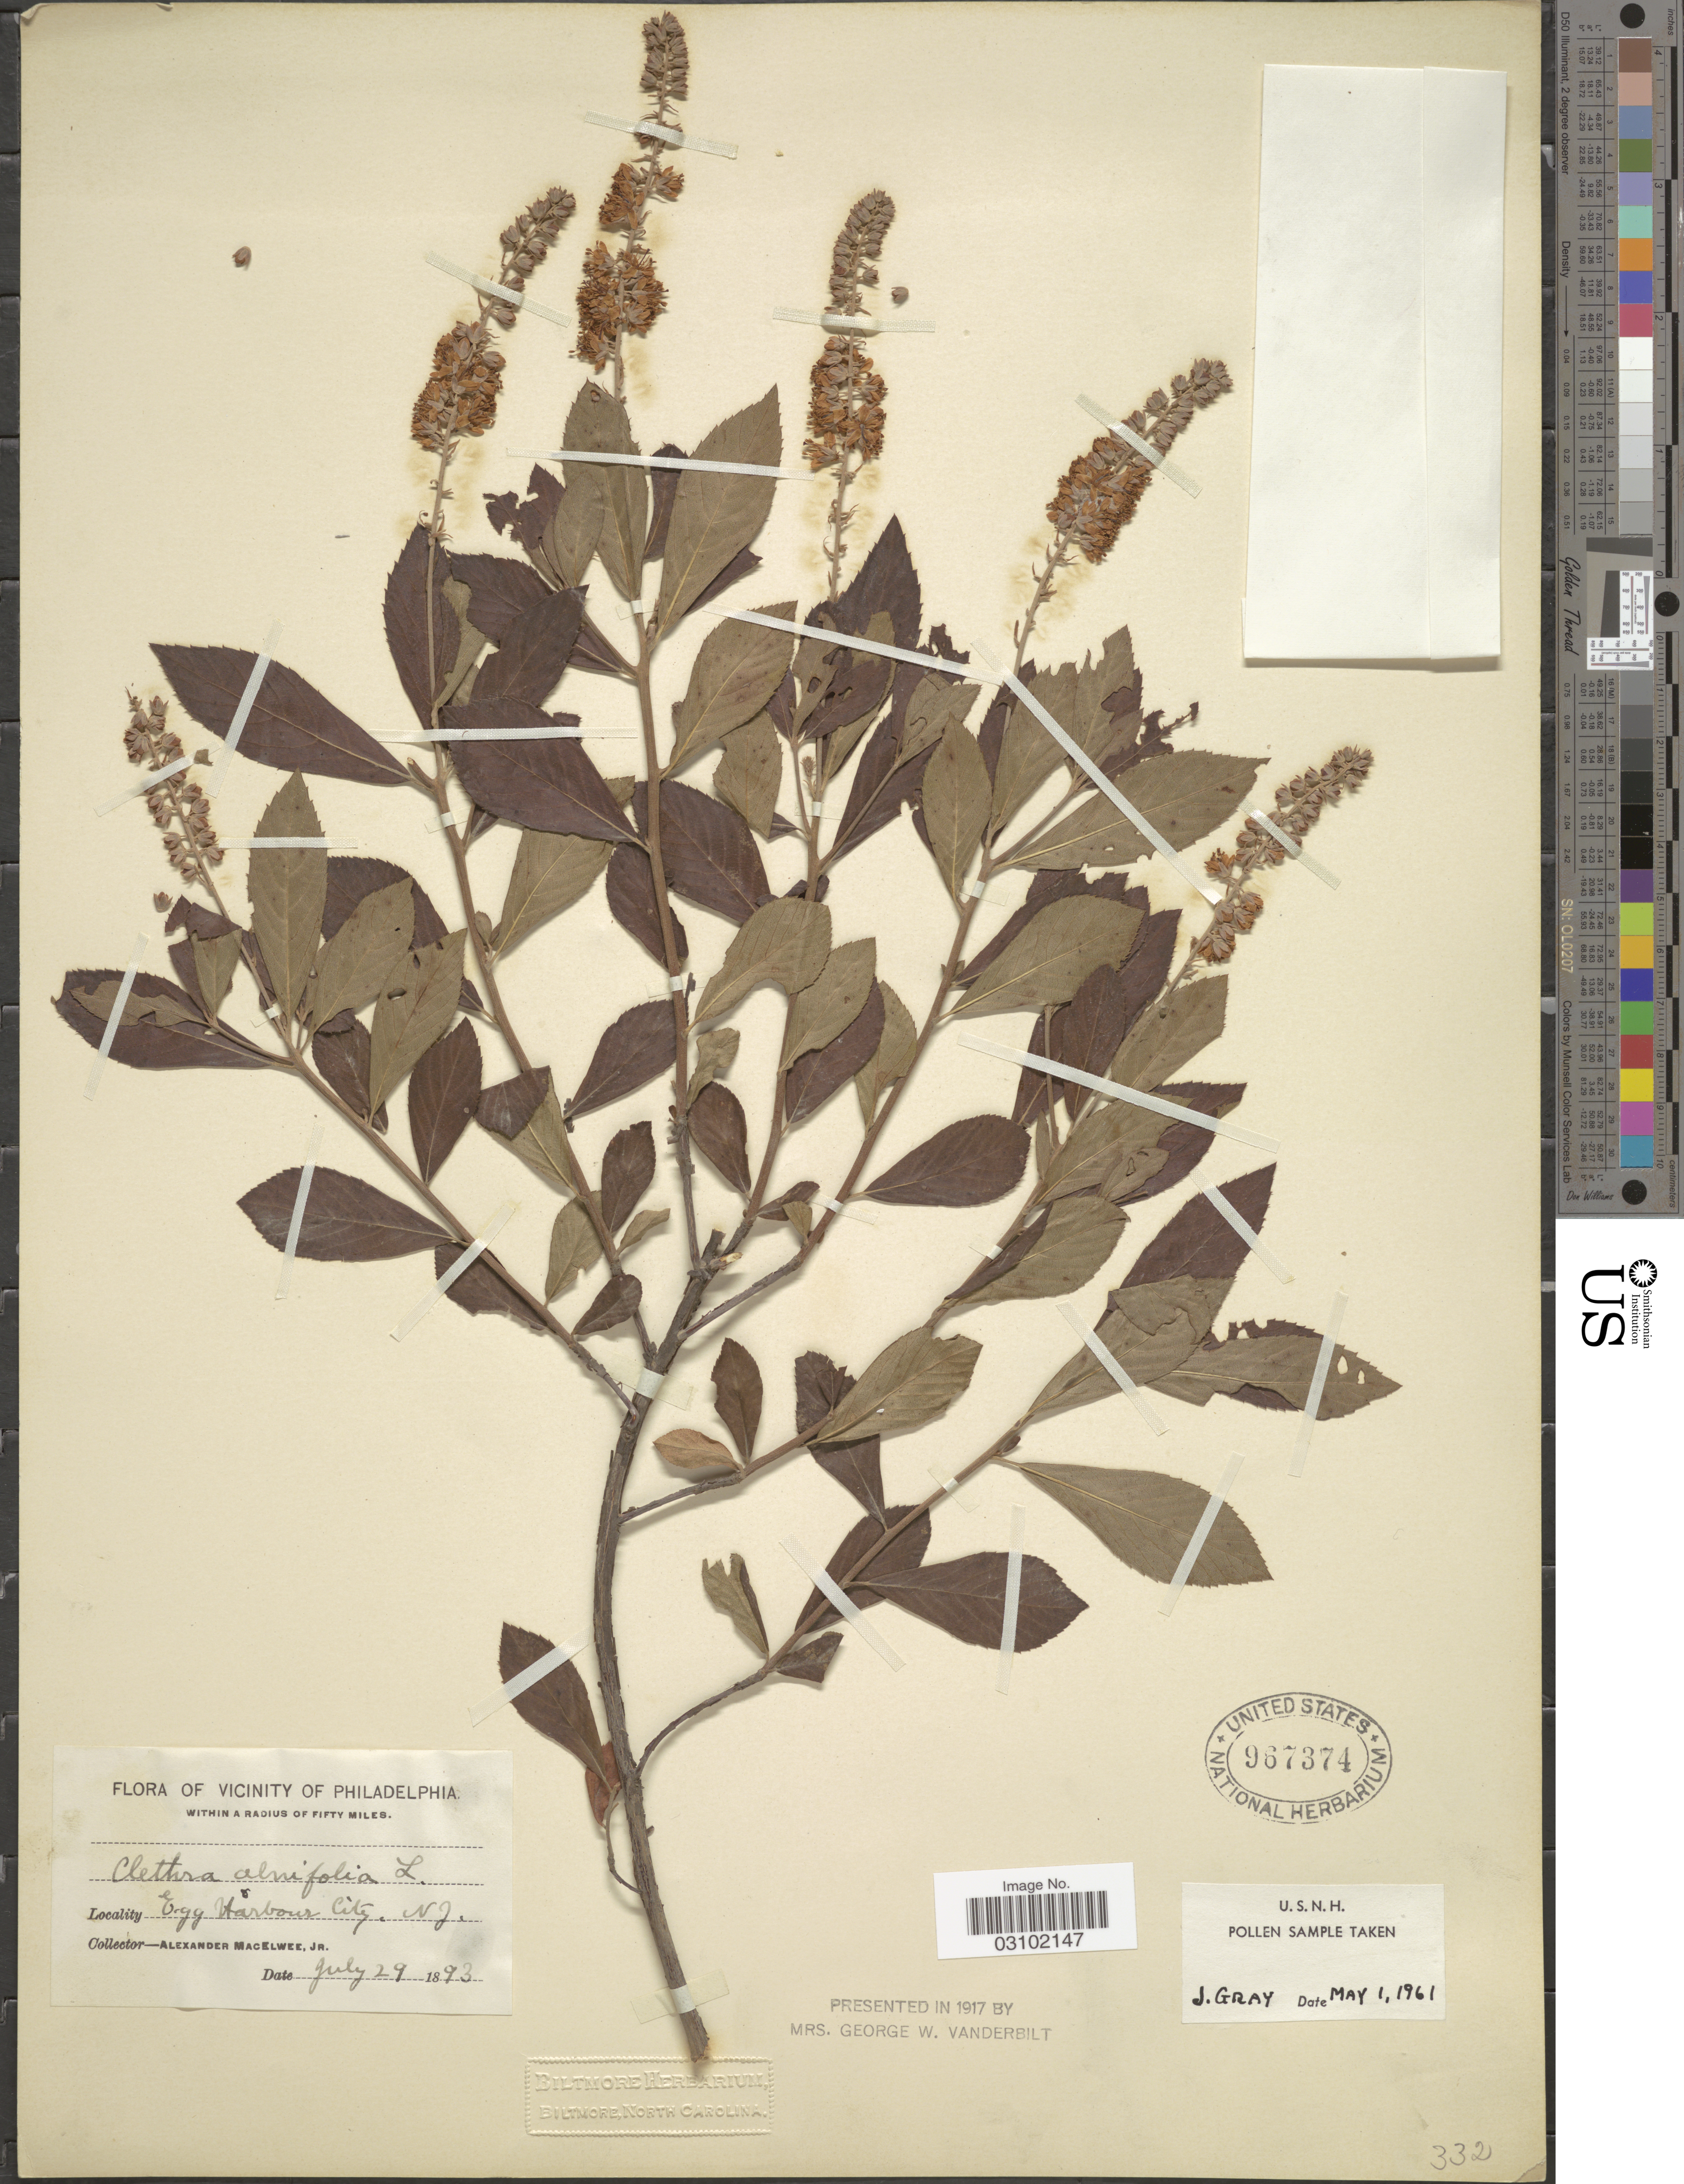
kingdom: Plantae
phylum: Tracheophyta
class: Magnoliopsida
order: Ericales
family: Clethraceae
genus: Clethra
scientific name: Clethra alnifolia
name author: L.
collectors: A. MacElwee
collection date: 1893-07-29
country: United States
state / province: New Jersey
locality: Vicinity of Philadelphia, Within a Radius of Fifty Miles, Egg Harbour City.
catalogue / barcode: US 967374